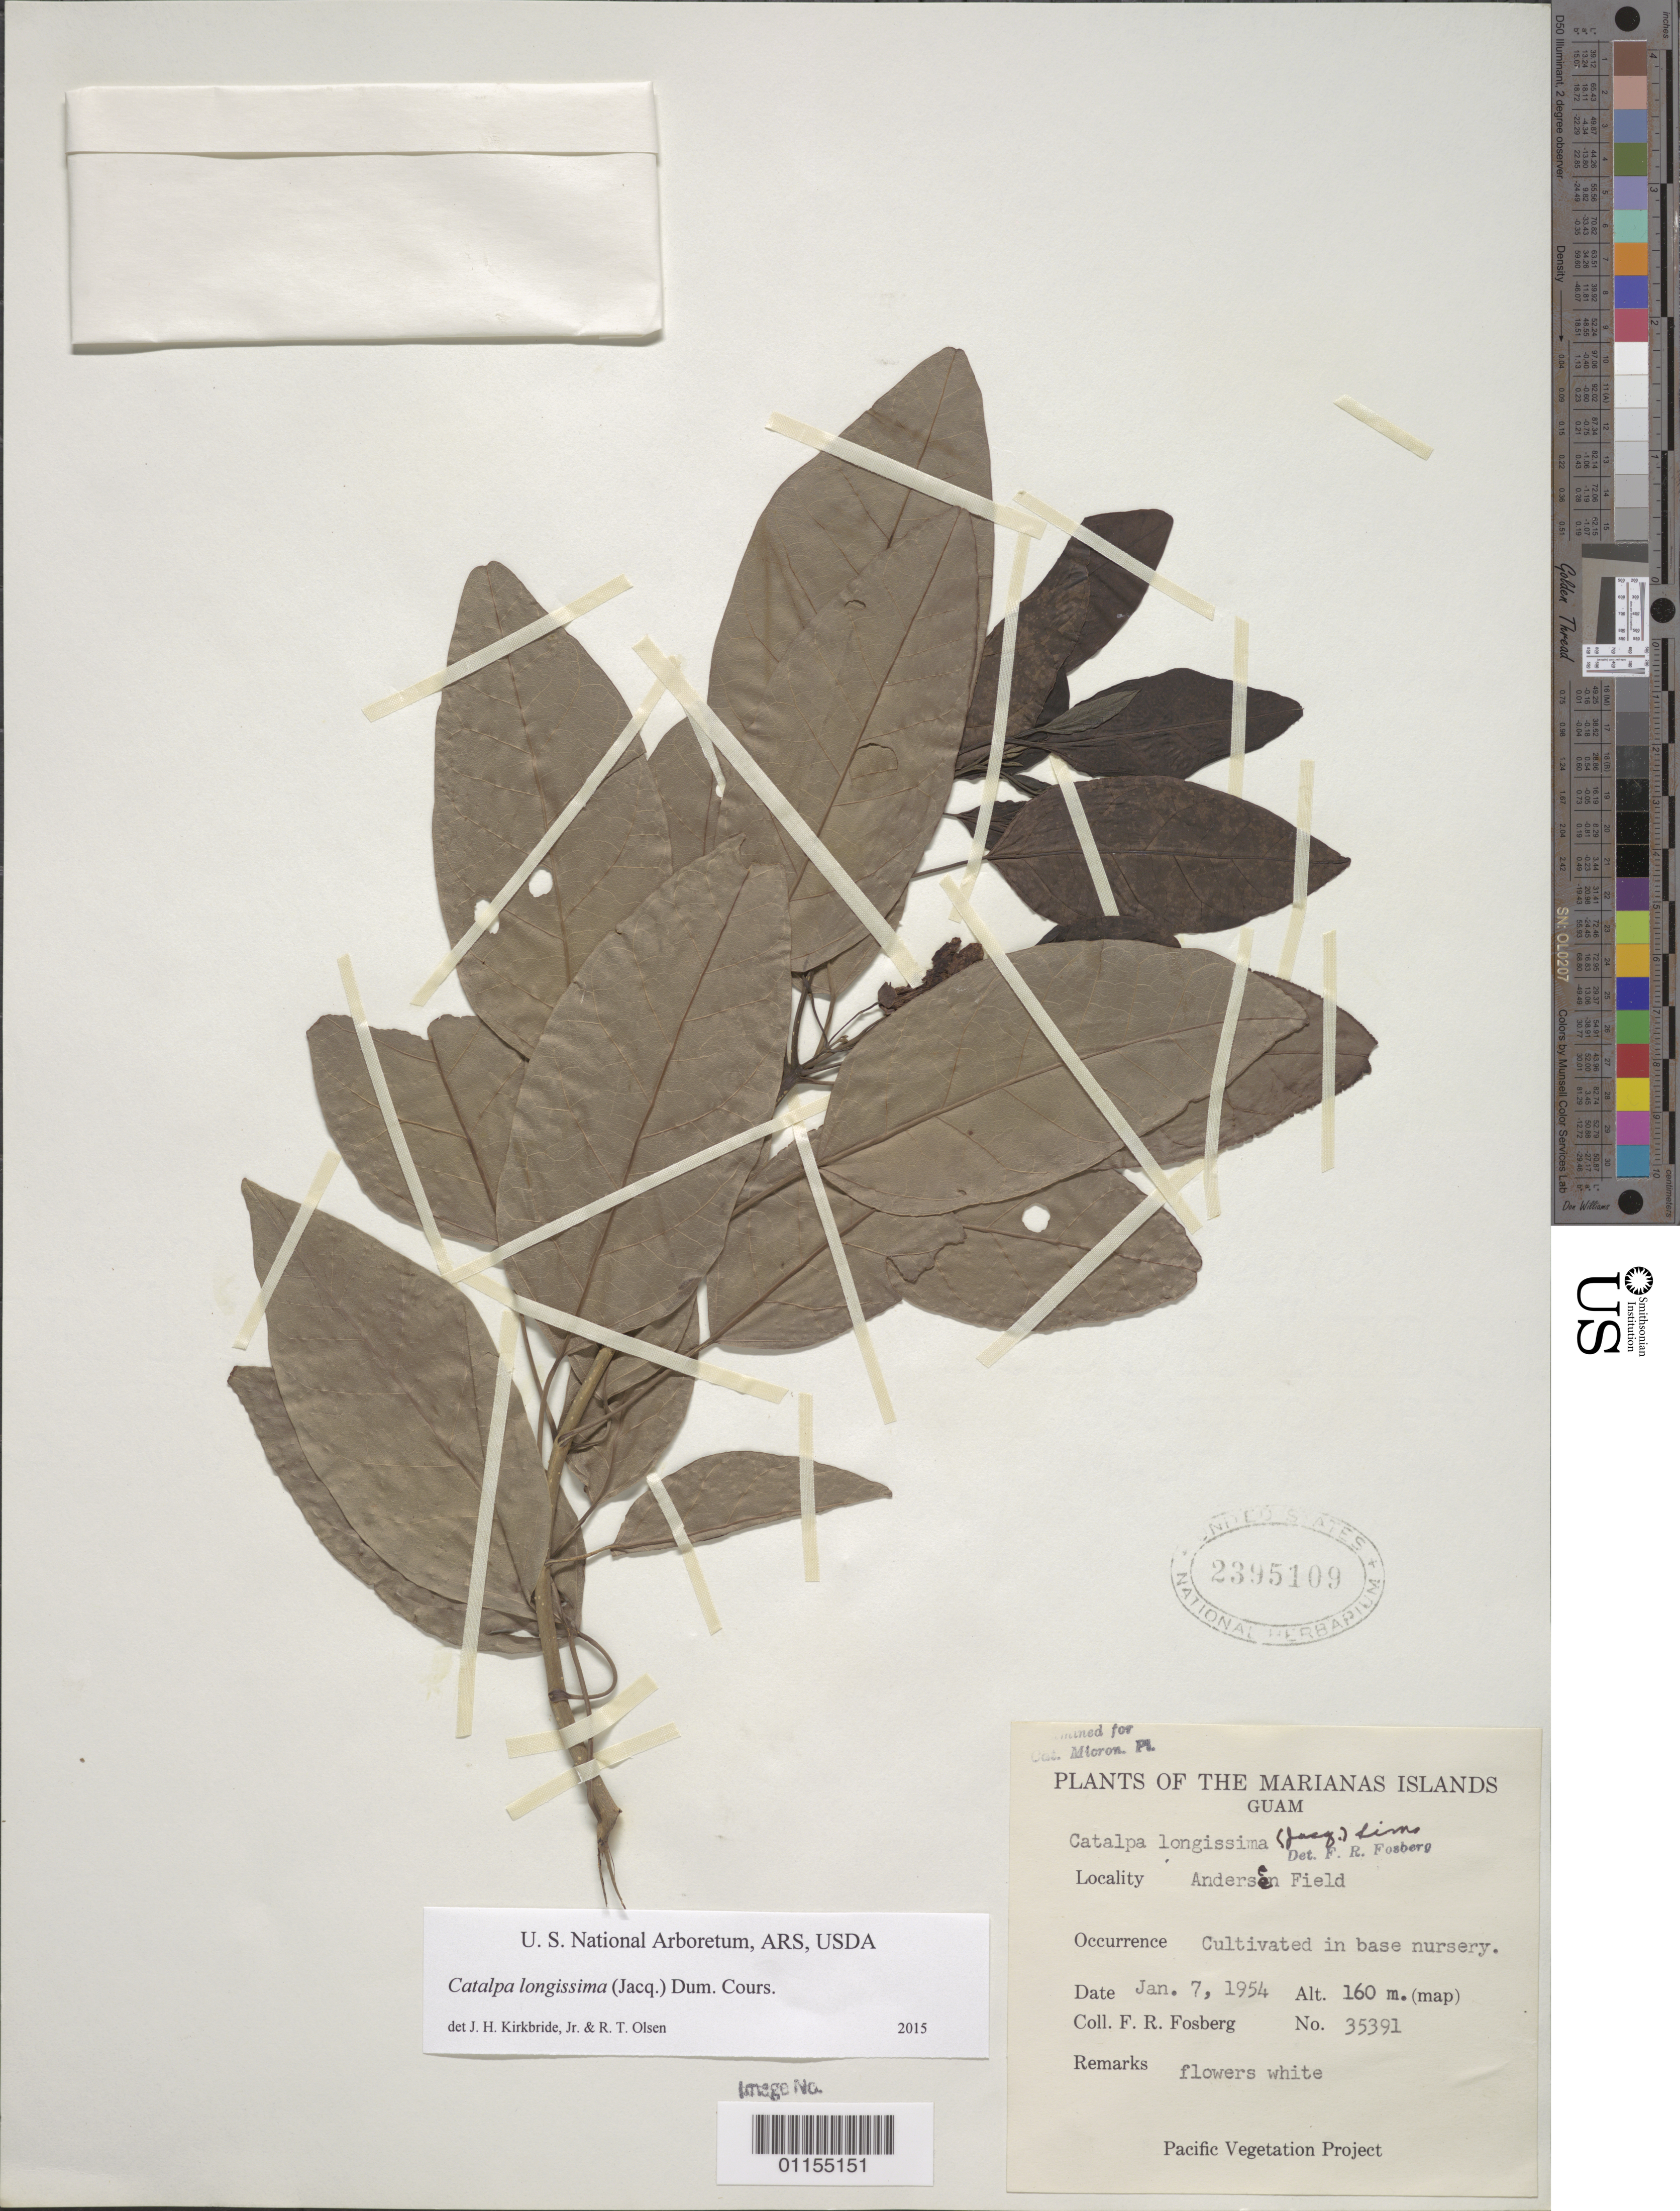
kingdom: Plantae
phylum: Tracheophyta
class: Magnoliopsida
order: Lamiales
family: Bignoniaceae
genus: Catalpa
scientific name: Catalpa longissima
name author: (Jacq.) Dum. Cours.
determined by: Fosberg, F. R.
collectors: F. R. Fosberg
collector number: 35391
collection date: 1954-01-07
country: Guam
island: Guam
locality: Andersen Field.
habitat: Cultivated in base nursery.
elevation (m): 160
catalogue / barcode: US 2395109